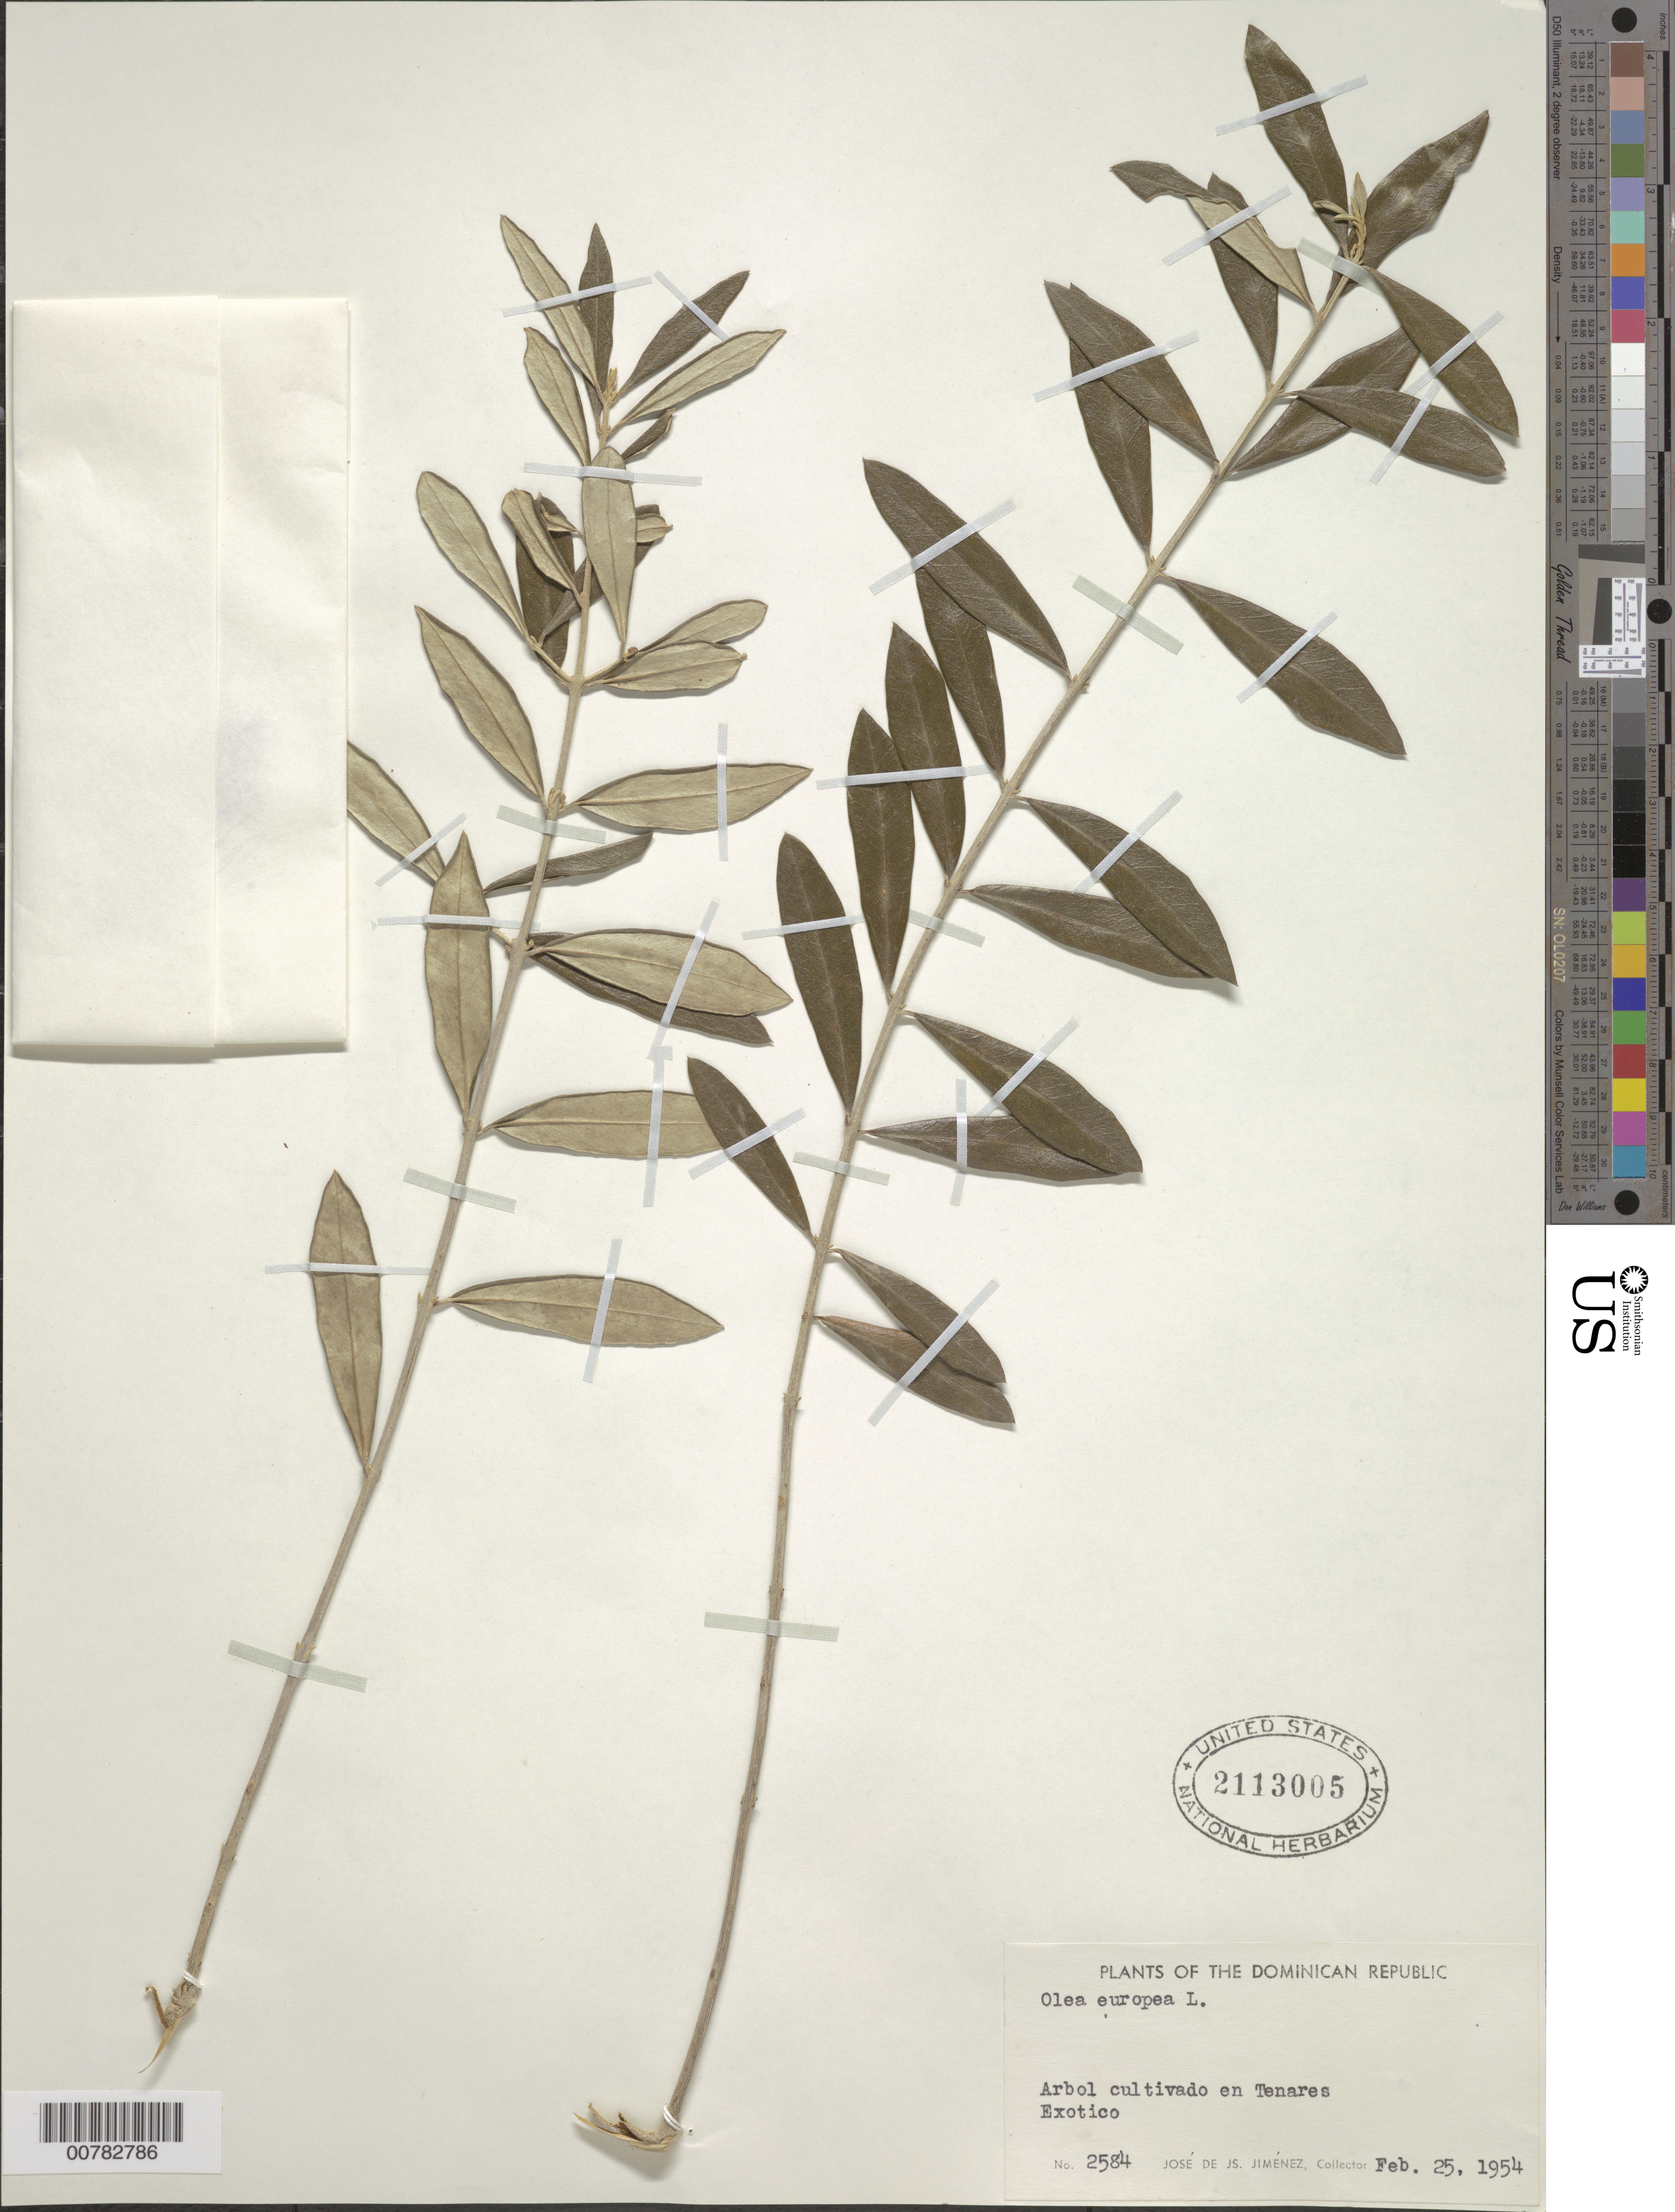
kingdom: Plantae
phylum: Tracheophyta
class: Magnoliopsida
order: Lamiales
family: Oleaceae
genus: Olea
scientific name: Olea europaea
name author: L.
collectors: J. J. Jiménez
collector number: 2584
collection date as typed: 25 Feb 1954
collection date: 1954-02-25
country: Dominican Republic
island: Hispaniola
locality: Tenares.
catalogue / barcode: US 2113005